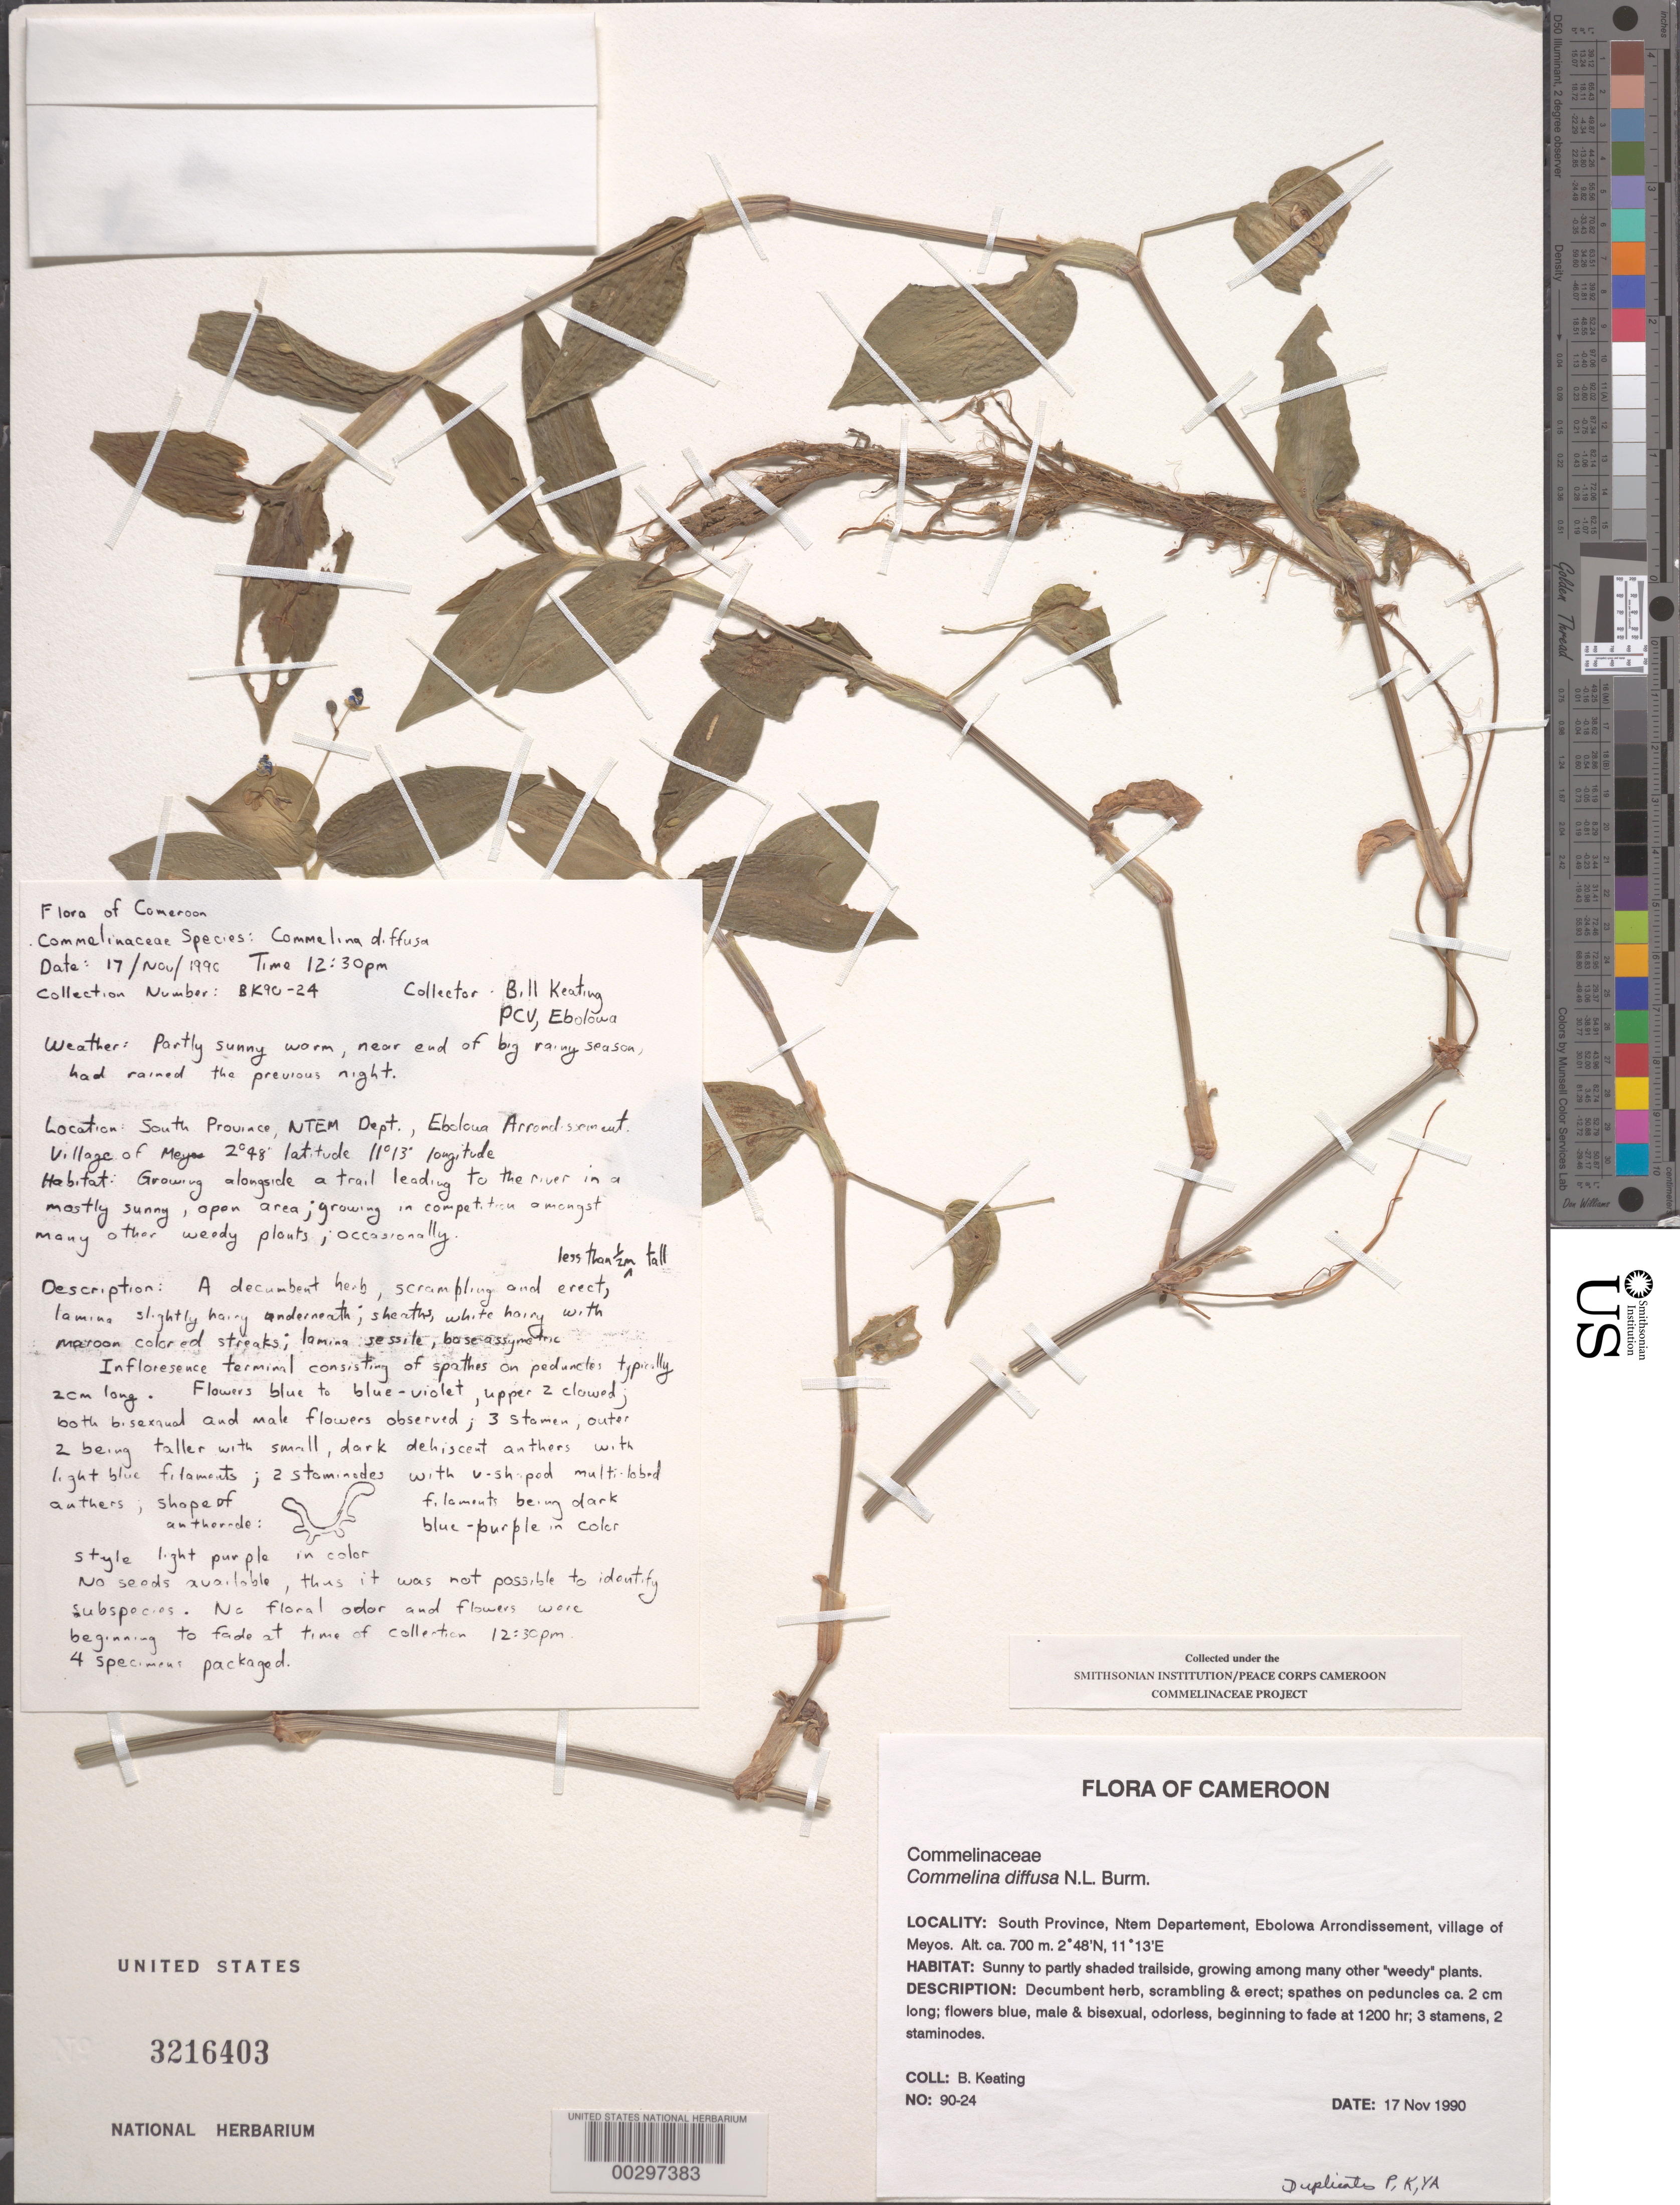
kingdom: Plantae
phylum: Tracheophyta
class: Liliopsida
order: Commelinales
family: Commelinaceae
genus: Commelina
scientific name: Commelina diffusa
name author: Burm. f.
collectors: B. Keating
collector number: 90-24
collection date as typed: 17 Nov 1990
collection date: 1990-11-17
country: Cameroon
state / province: Sud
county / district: Ntem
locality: Ntem, ebolowa arrondissement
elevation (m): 700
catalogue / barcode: US 3216403